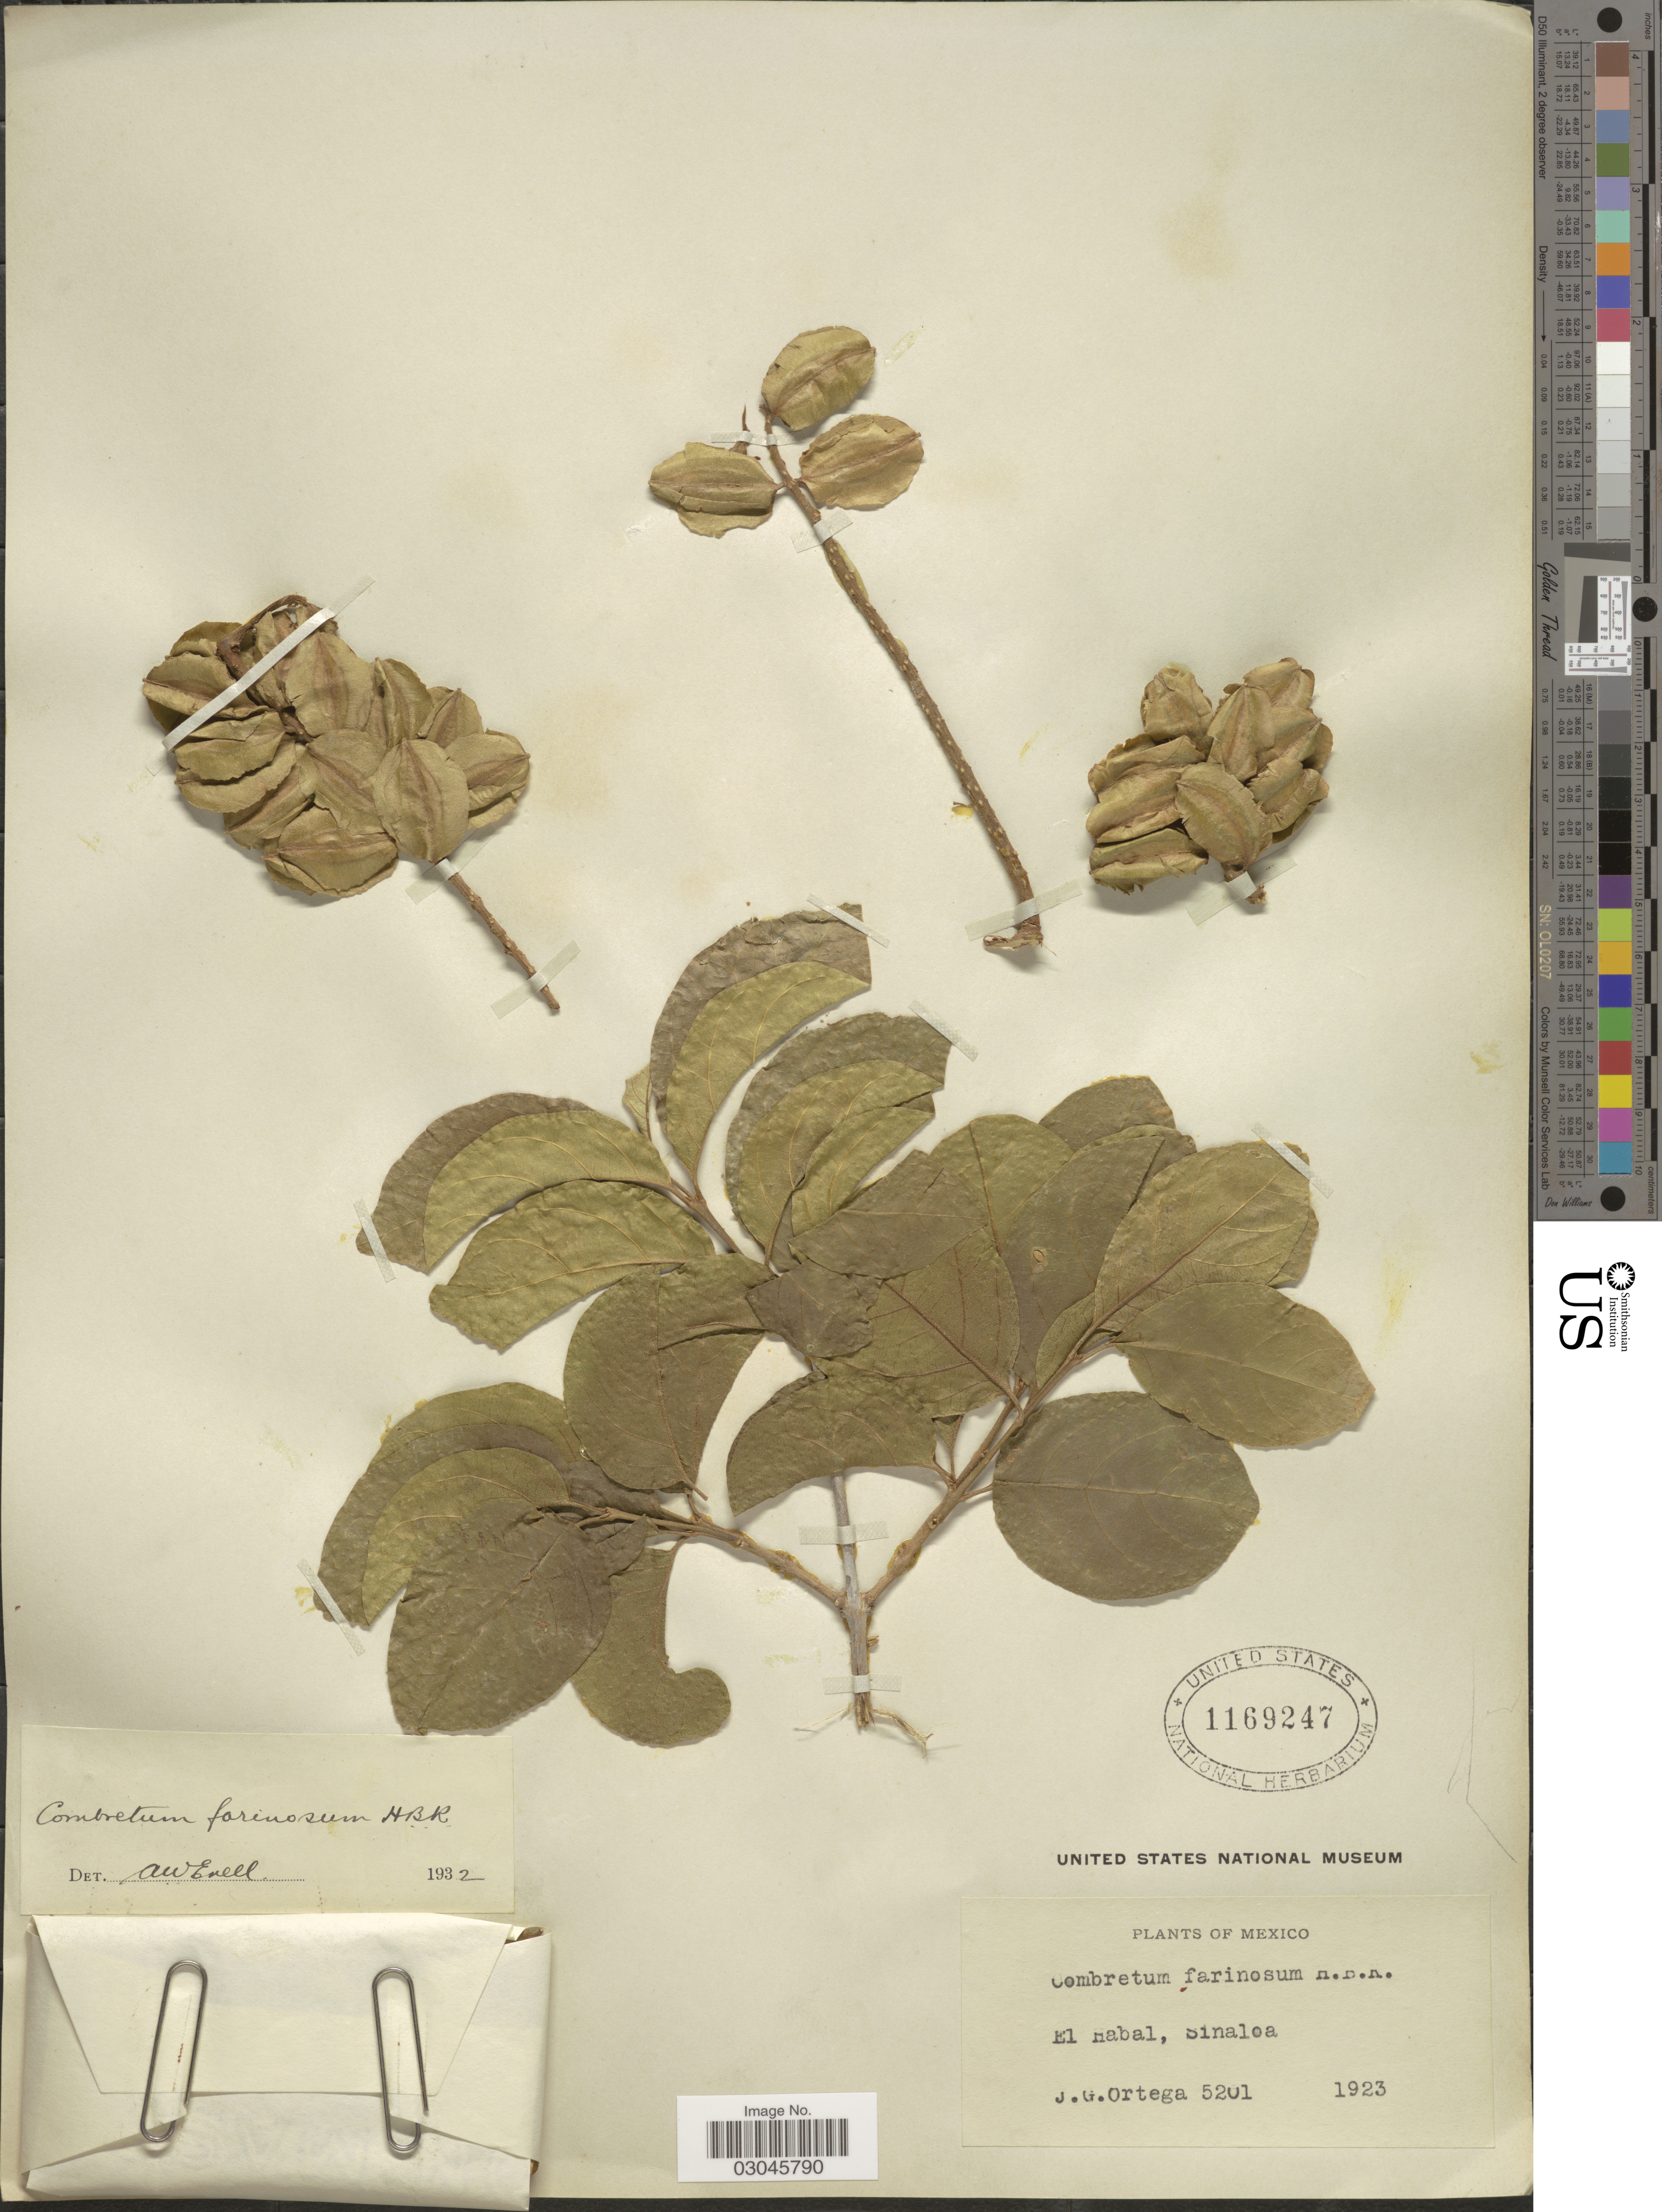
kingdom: Plantae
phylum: Tracheophyta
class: Magnoliopsida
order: Myrtales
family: Combretaceae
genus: Combretum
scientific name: Combretum fruticosum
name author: (Loefl.) Stuntz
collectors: J. Ortega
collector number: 5201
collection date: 1923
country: Mexico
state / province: Sinaloa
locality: El Habal.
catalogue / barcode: US 1169247